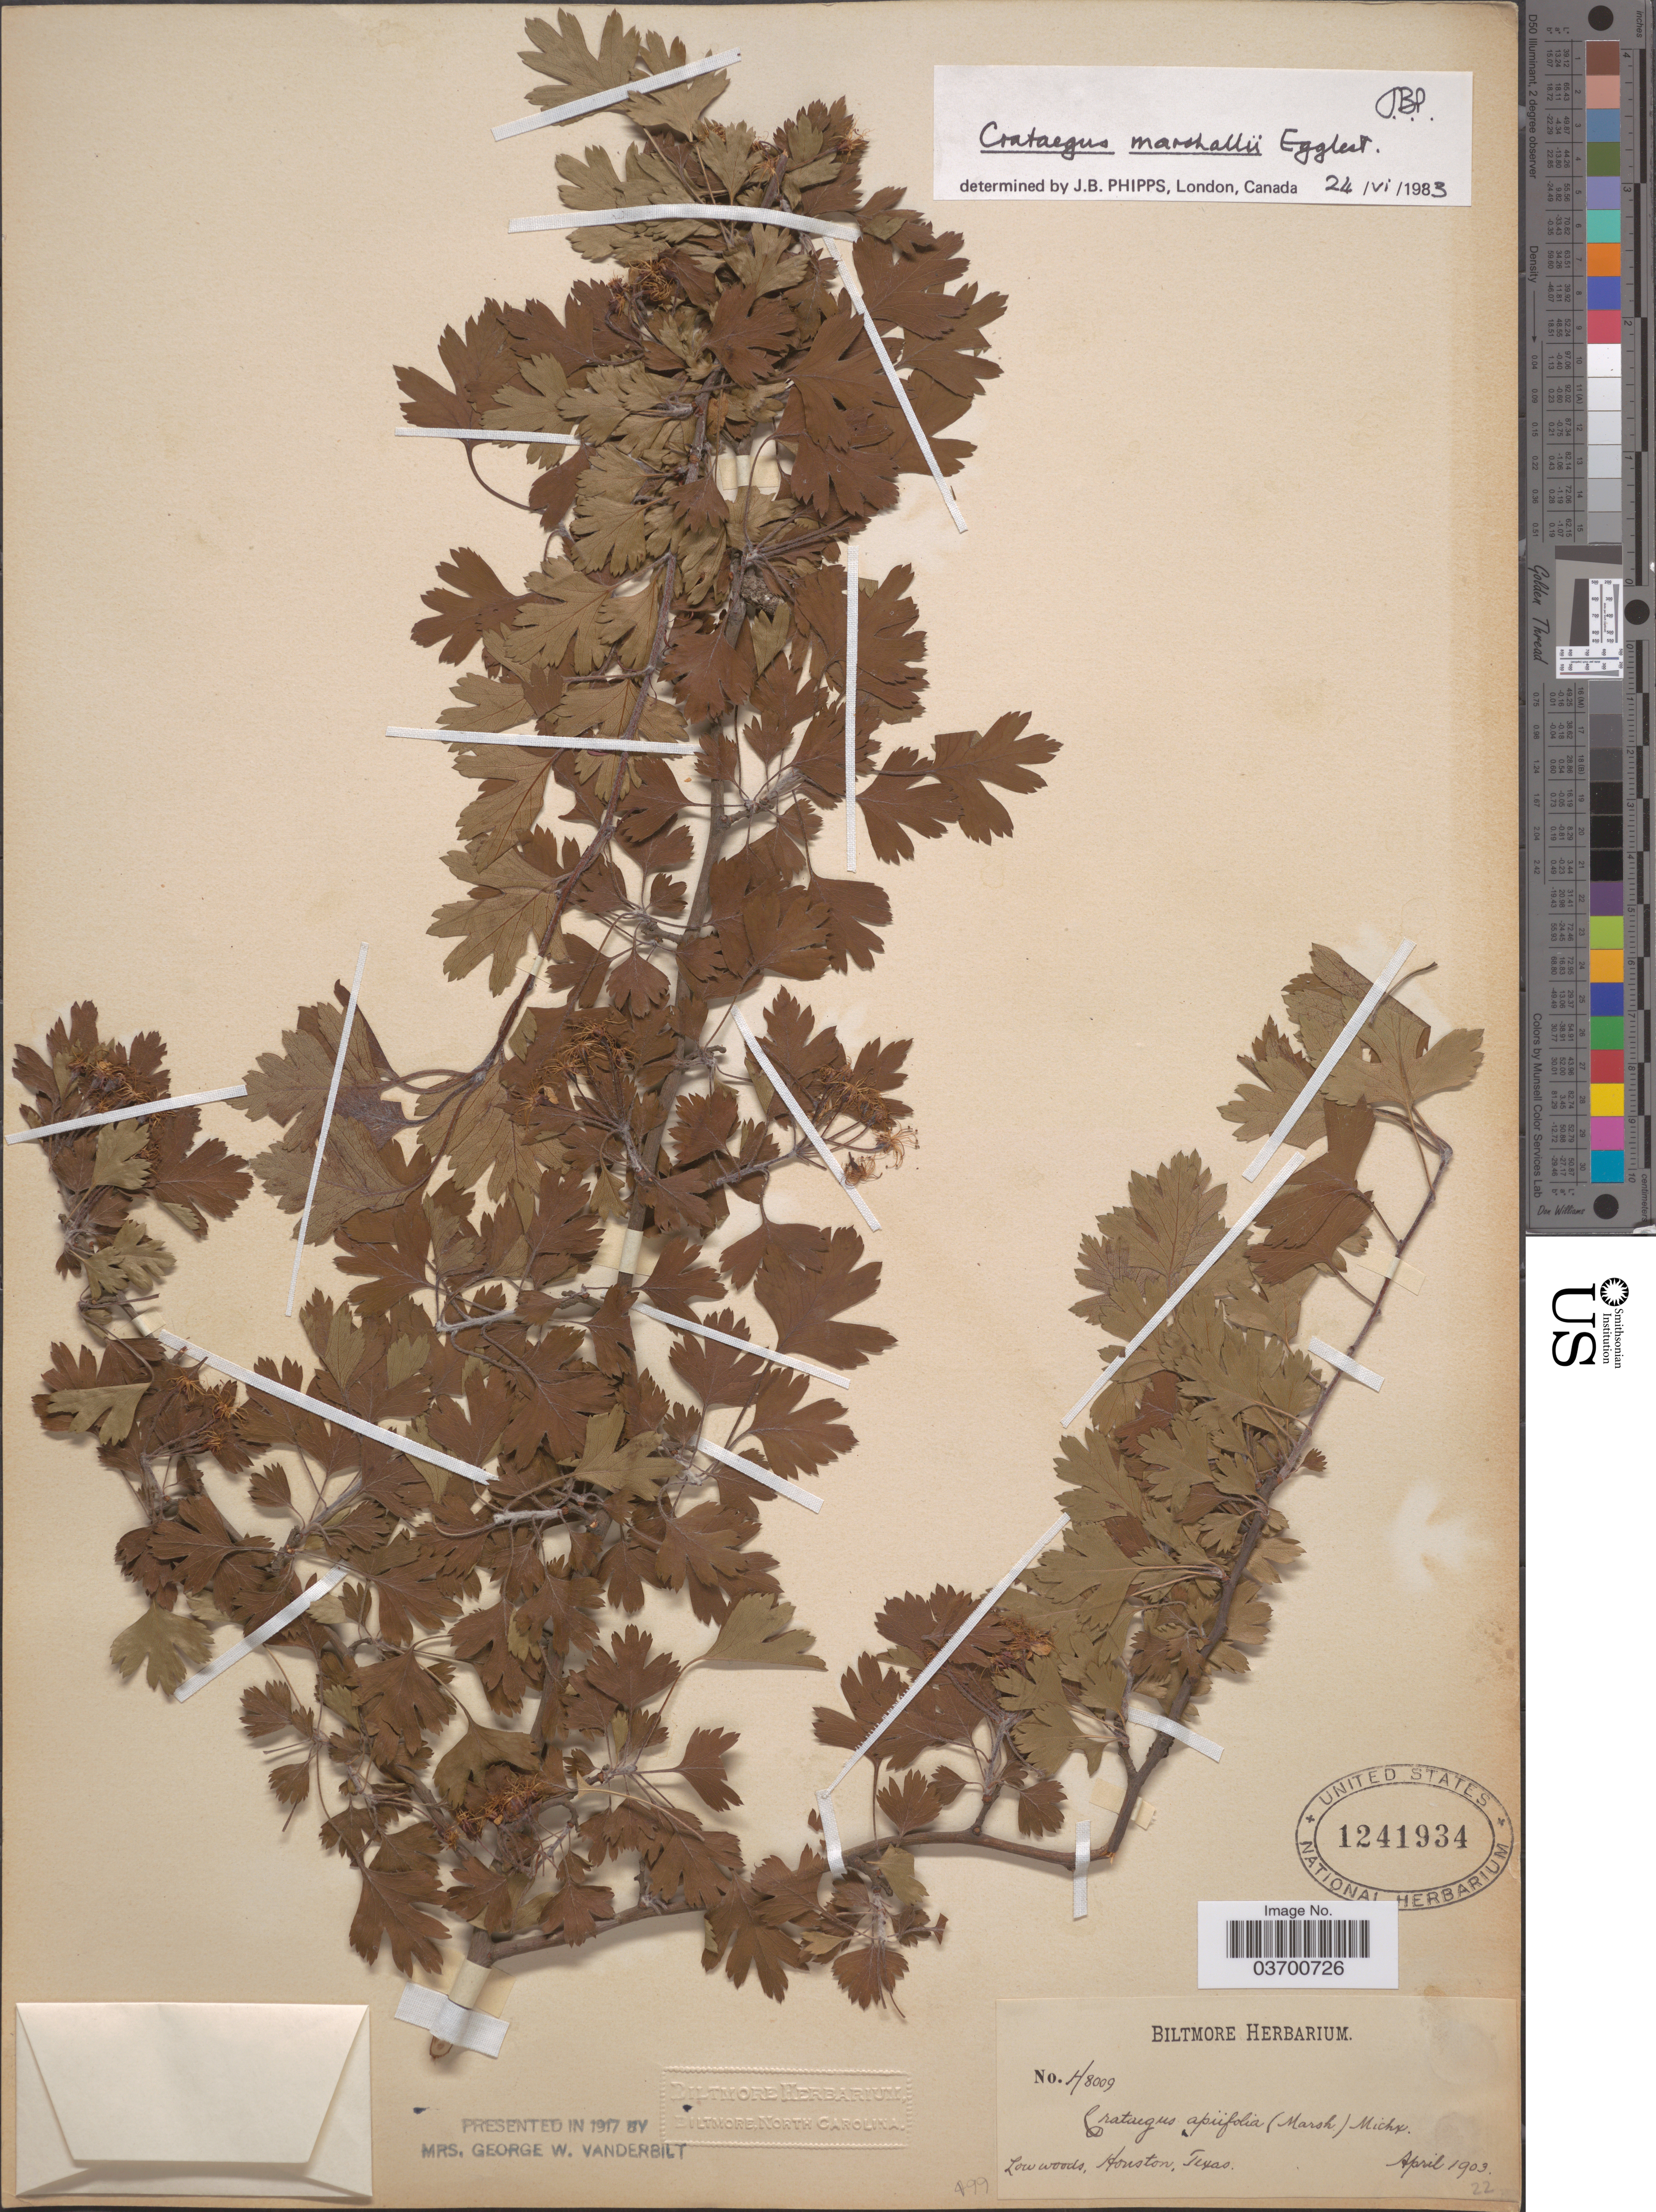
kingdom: Plantae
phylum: Tracheophyta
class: Magnoliopsida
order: Rosales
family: Rosaceae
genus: Crataegus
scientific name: Crataegus marshallii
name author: Eggl.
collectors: ex herb. Biltmore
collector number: H8009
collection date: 1903-04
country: United States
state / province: Texas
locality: Low woods, Houston.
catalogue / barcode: US 1241934